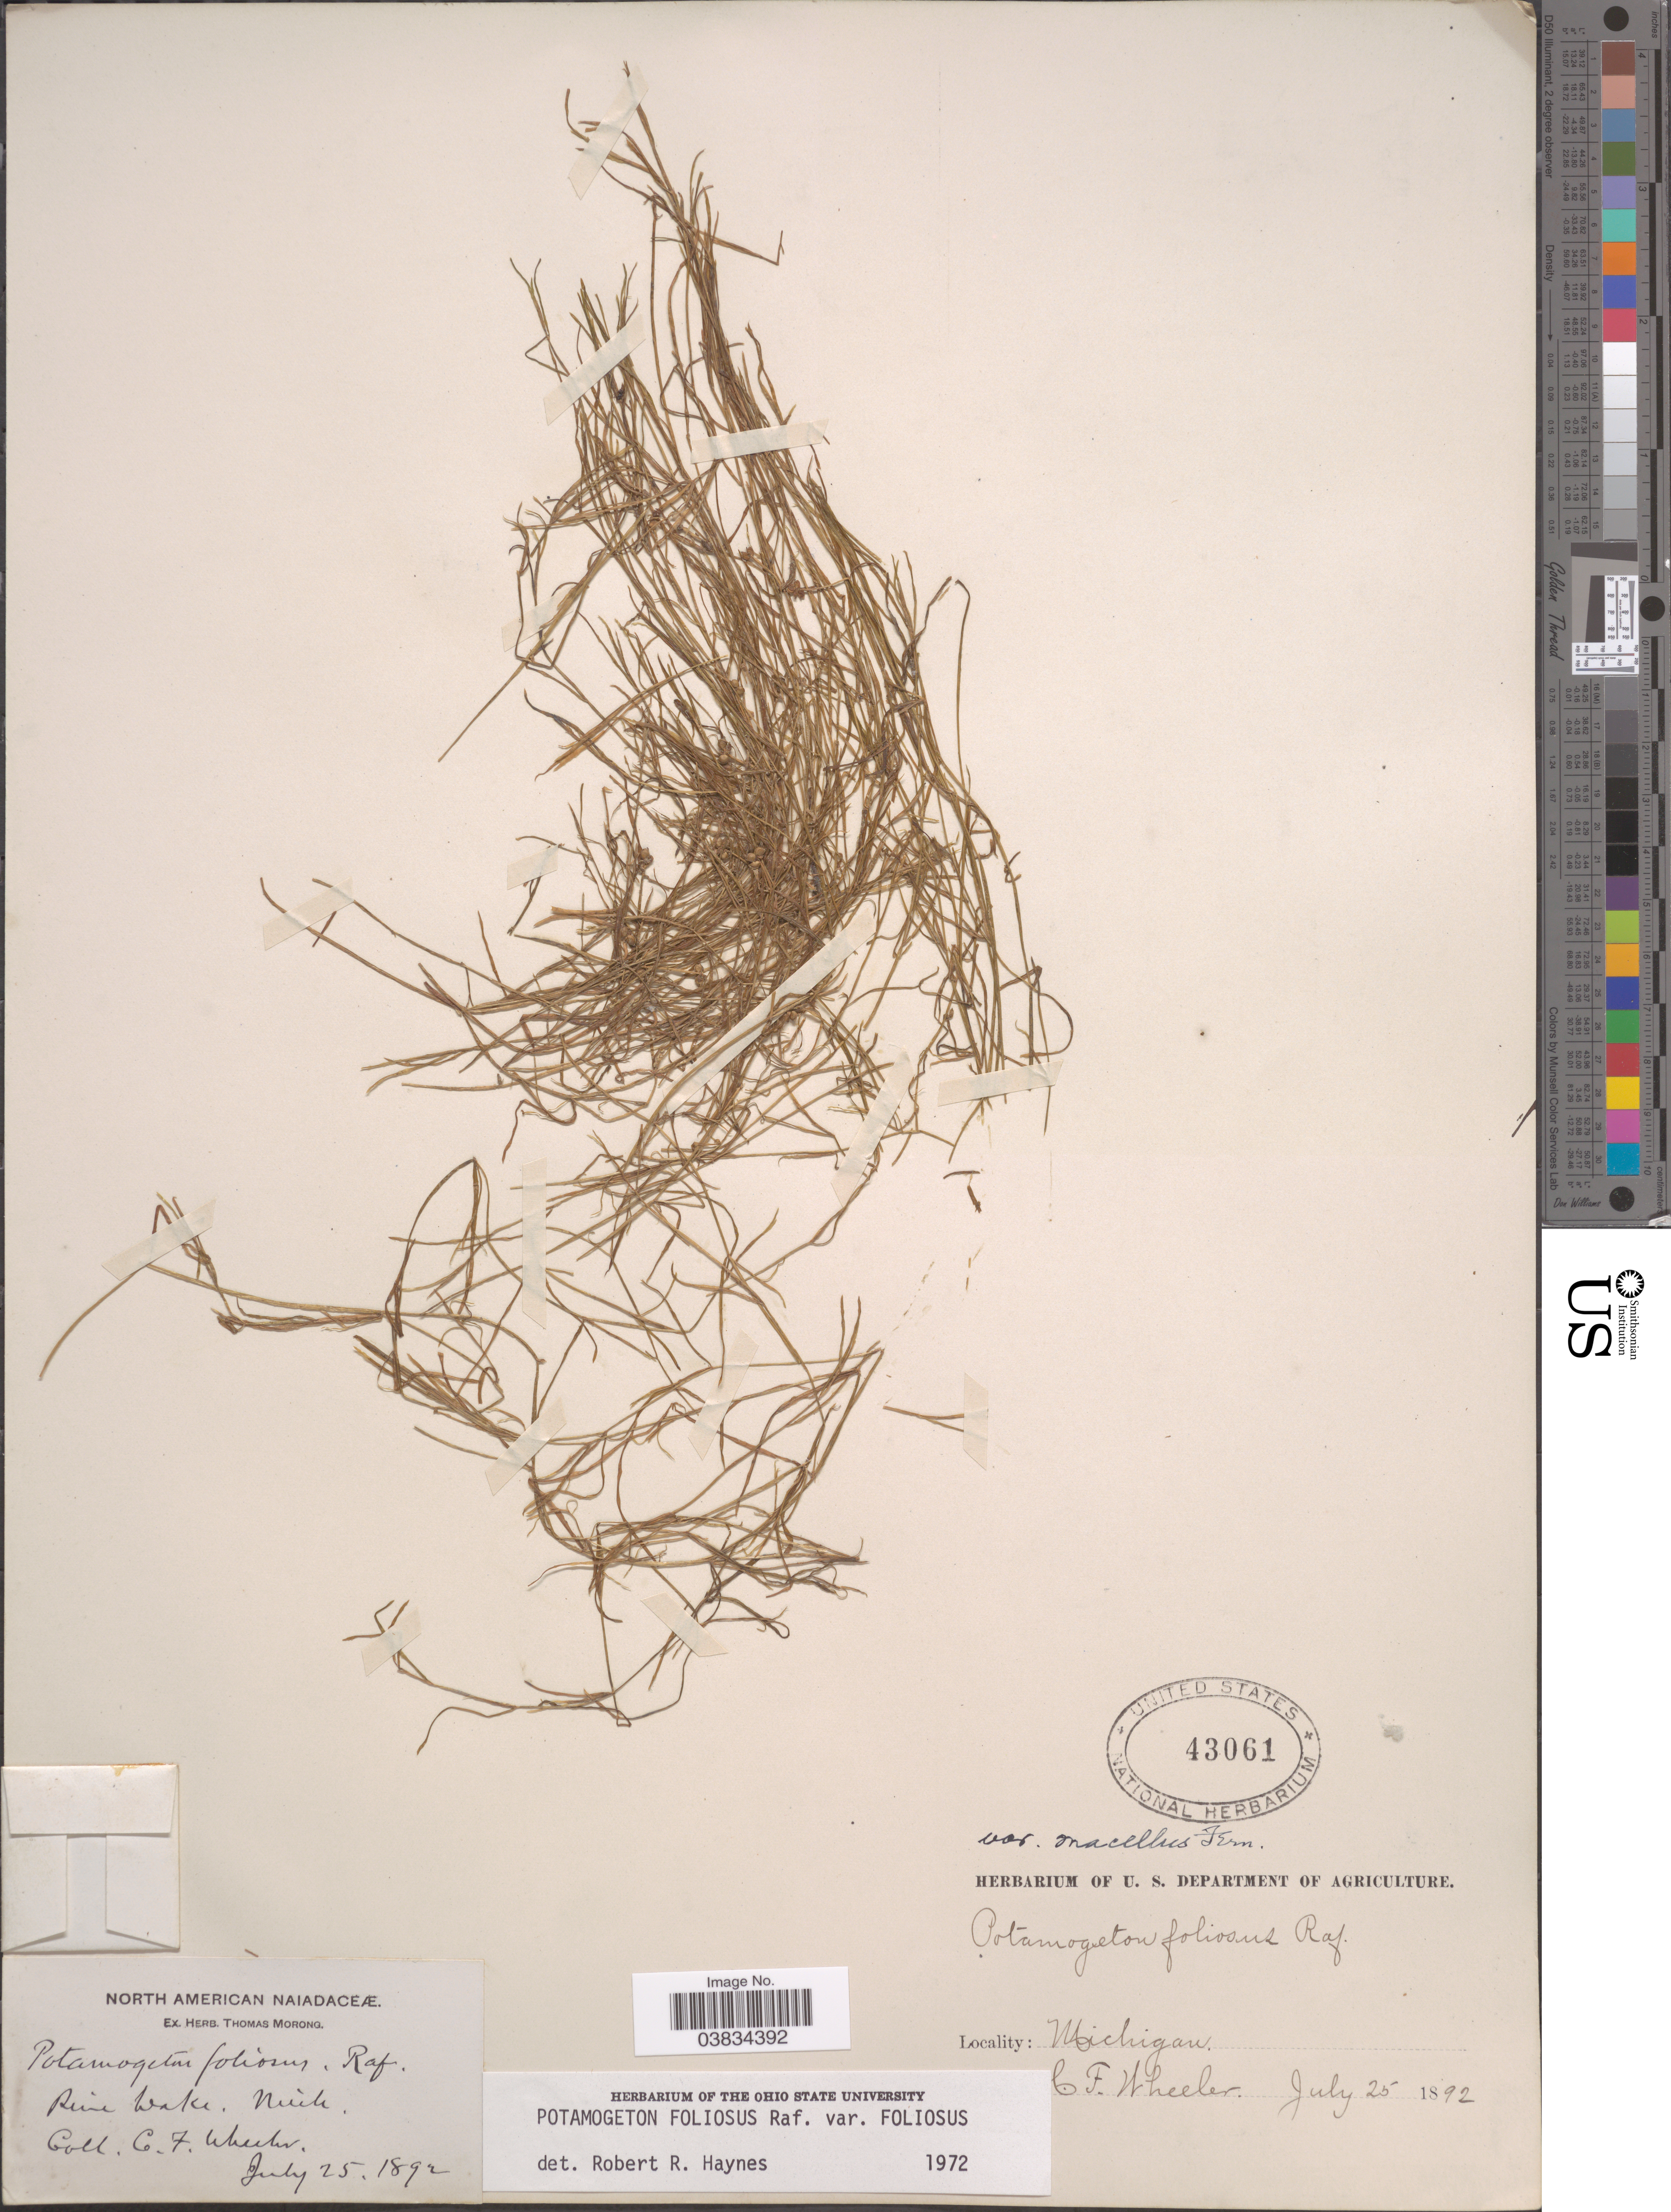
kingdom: Plantae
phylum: Tracheophyta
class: Liliopsida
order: Alismatales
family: Potamogetonaceae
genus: Potamogeton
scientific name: Potamogeton foliosus var. foliosus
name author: Raf.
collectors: C. Wheeler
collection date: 1892-07-25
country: United States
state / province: Michigan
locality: Pine Wake.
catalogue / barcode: US 43061